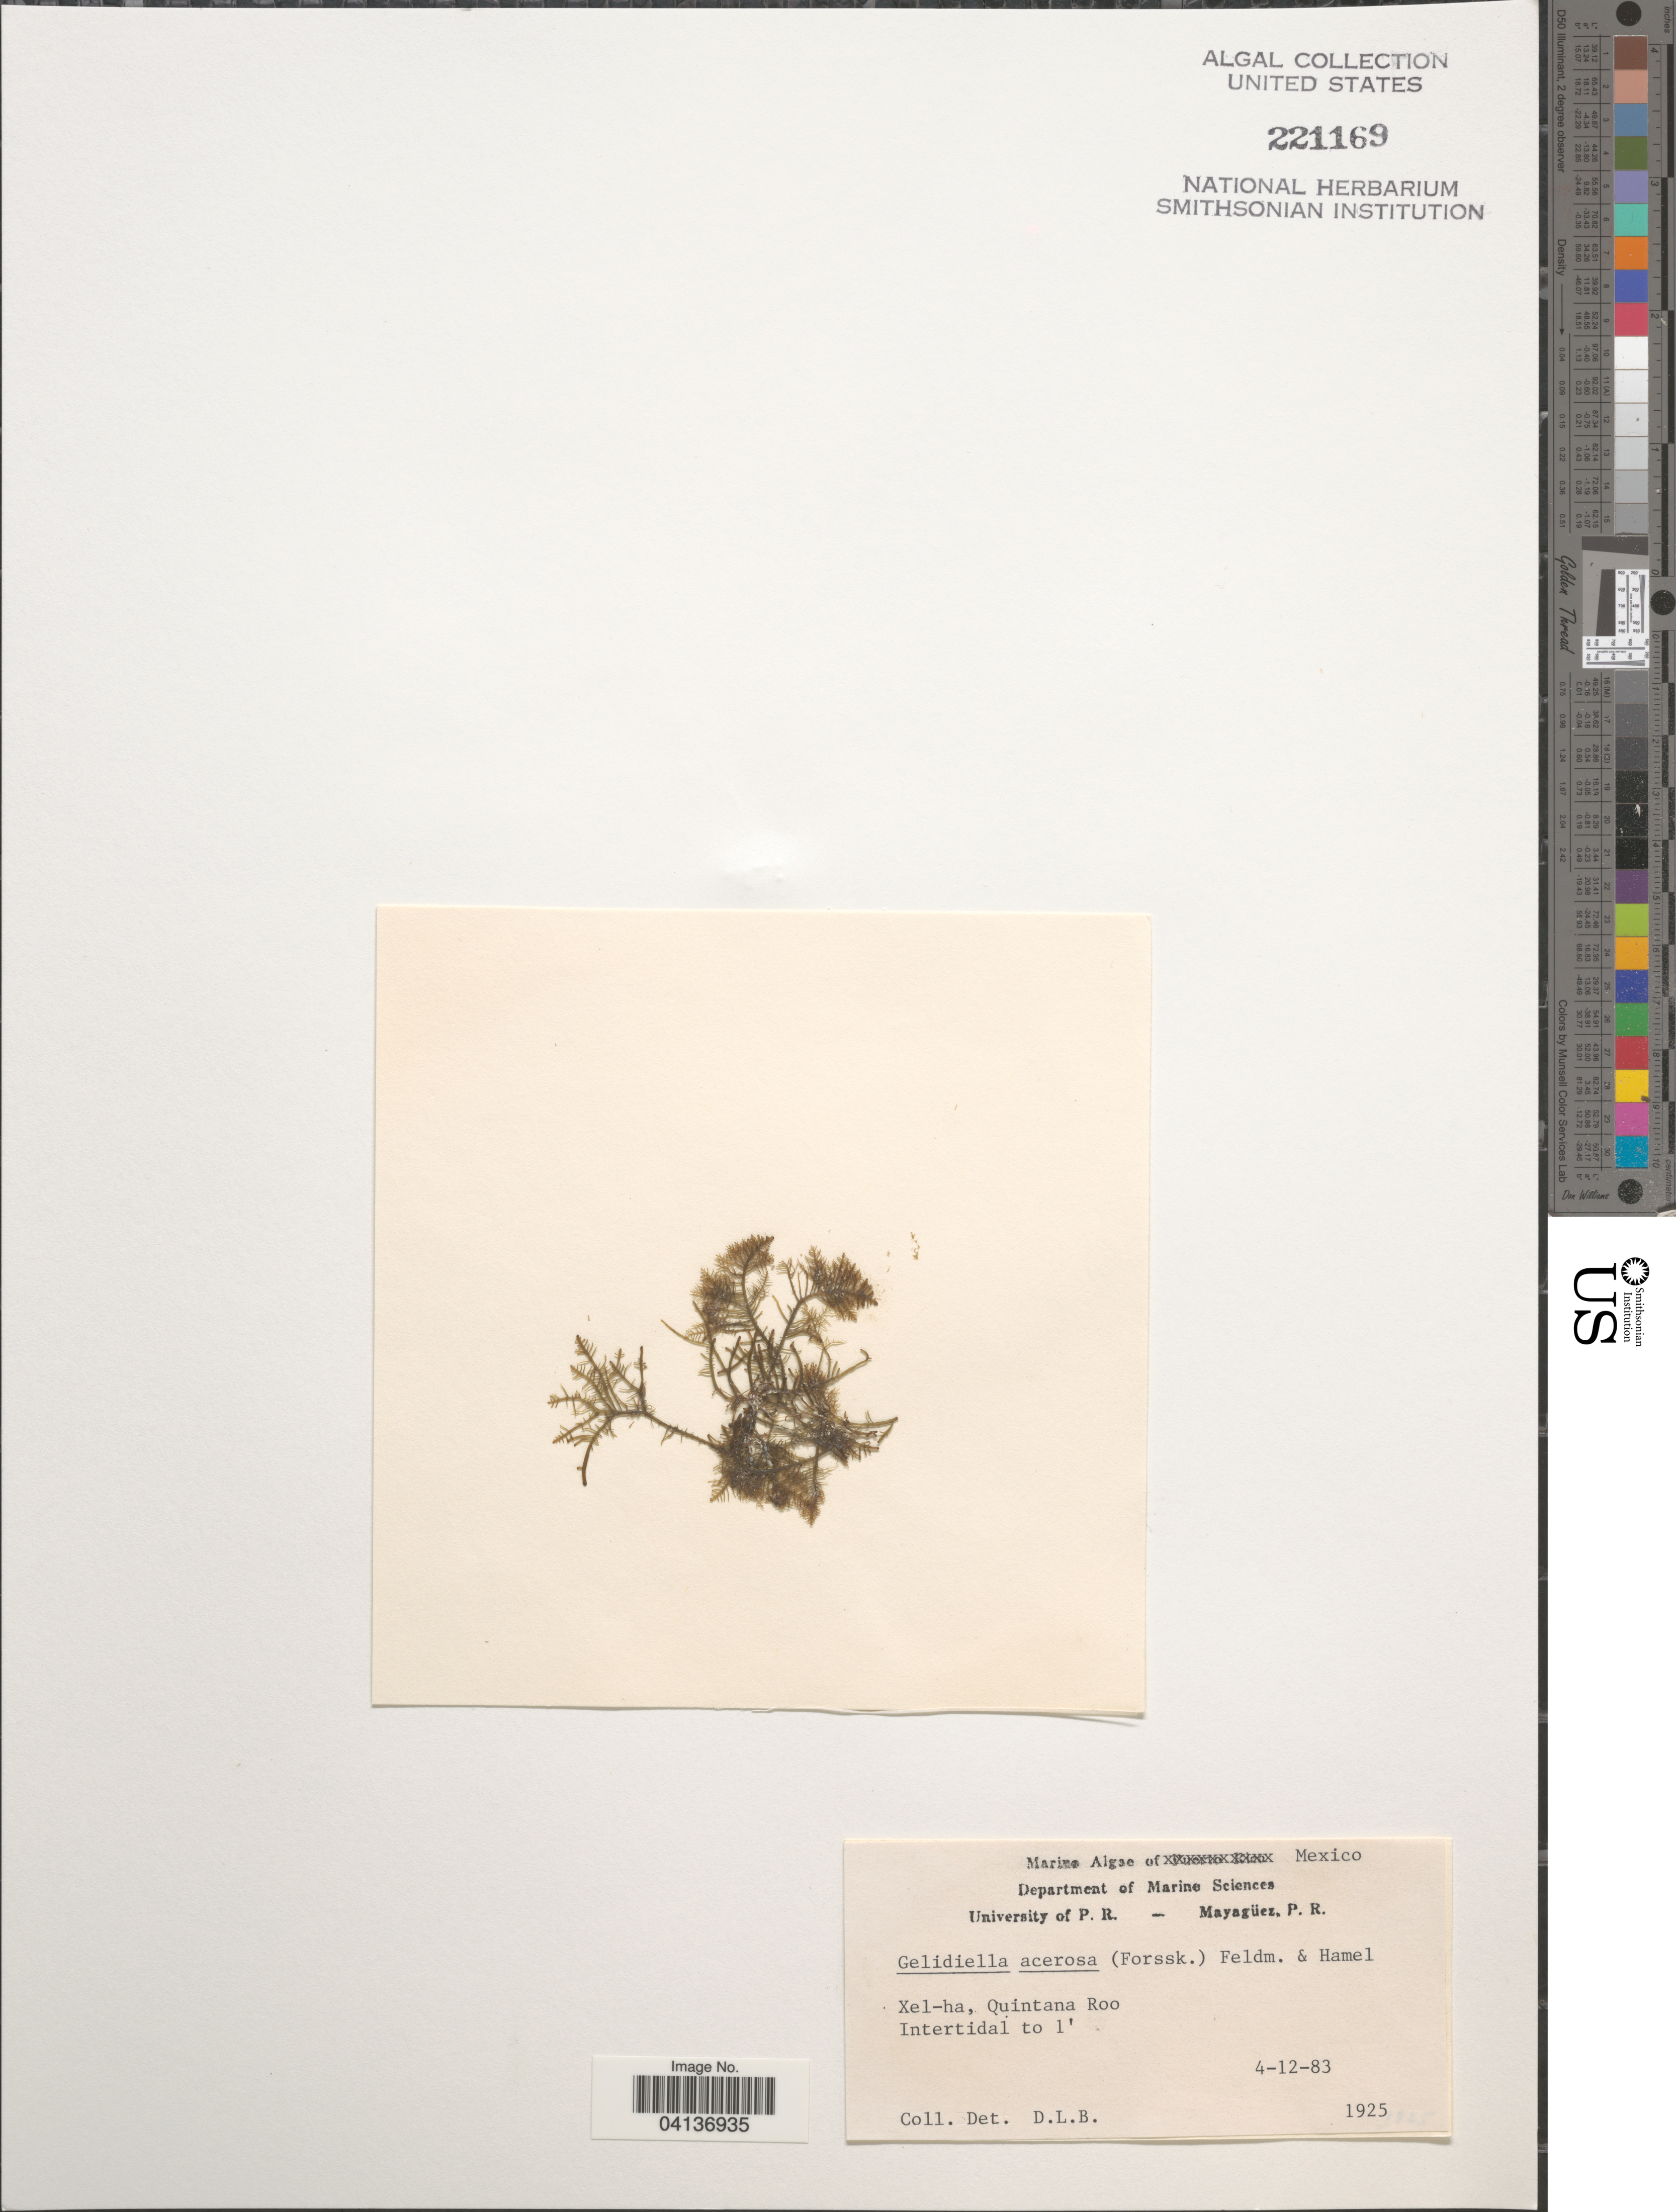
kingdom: Plantae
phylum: Rhodophyta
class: Florideophyceae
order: Gelidiales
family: Gelidiellaceae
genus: Gelidiella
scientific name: Gelidiella acerosa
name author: (Forssk.) Feldmann & G. Hamel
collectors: D. L. B.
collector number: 1925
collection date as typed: Transcribed d/m/y: 4/12/83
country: Mexico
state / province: Quintana Roo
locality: Xel-ha.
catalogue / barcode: US 221169